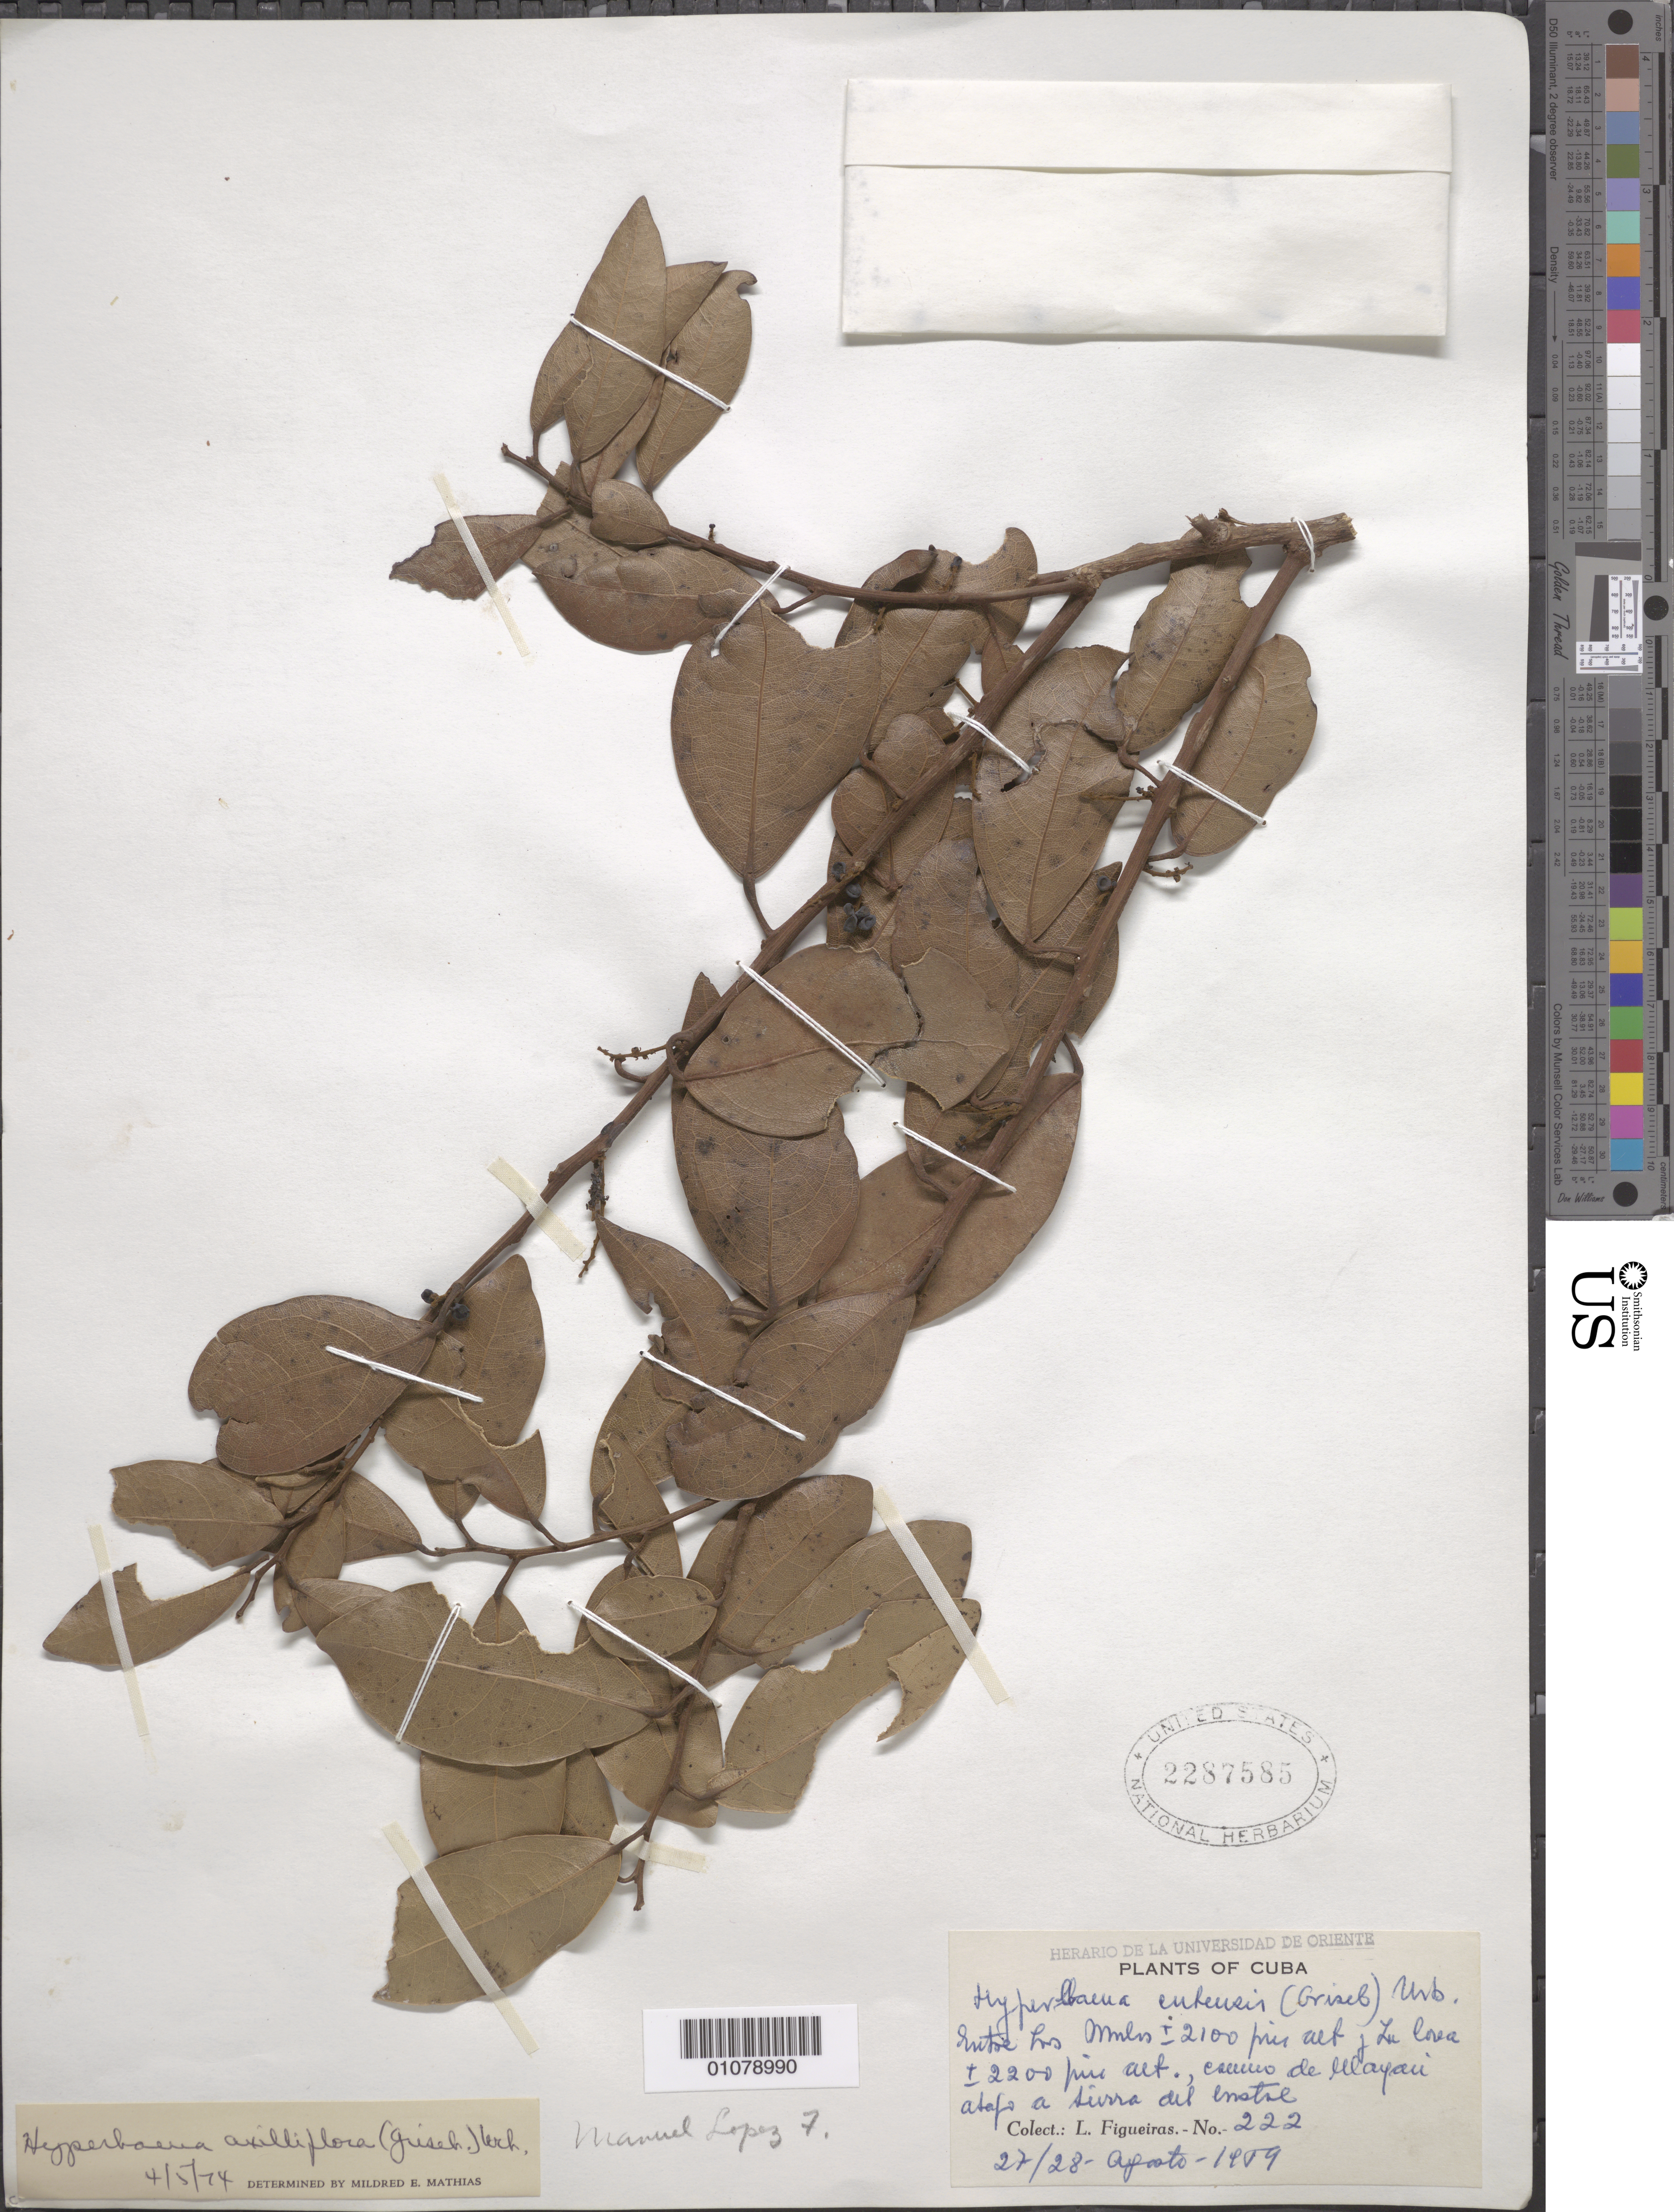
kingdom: Plantae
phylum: Tracheophyta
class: Magnoliopsida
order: Ranunculales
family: Menispermaceae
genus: Hyperbaena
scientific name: Hyperbaena axilliflora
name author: (Griseb.) Urb.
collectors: M. López Figueiras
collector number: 222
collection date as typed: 27 Aug 1959 to 28 Aug 1959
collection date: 1959-08-27/1959-08-28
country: Cuba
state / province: Santiago de Cuba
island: Cuba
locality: (hard to read) Sutre Los Milos 2100 feet alt, La Corea 2200 feet alt , caeureer de Mayari atfo a sierra del enstal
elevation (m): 640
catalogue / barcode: US 2287585